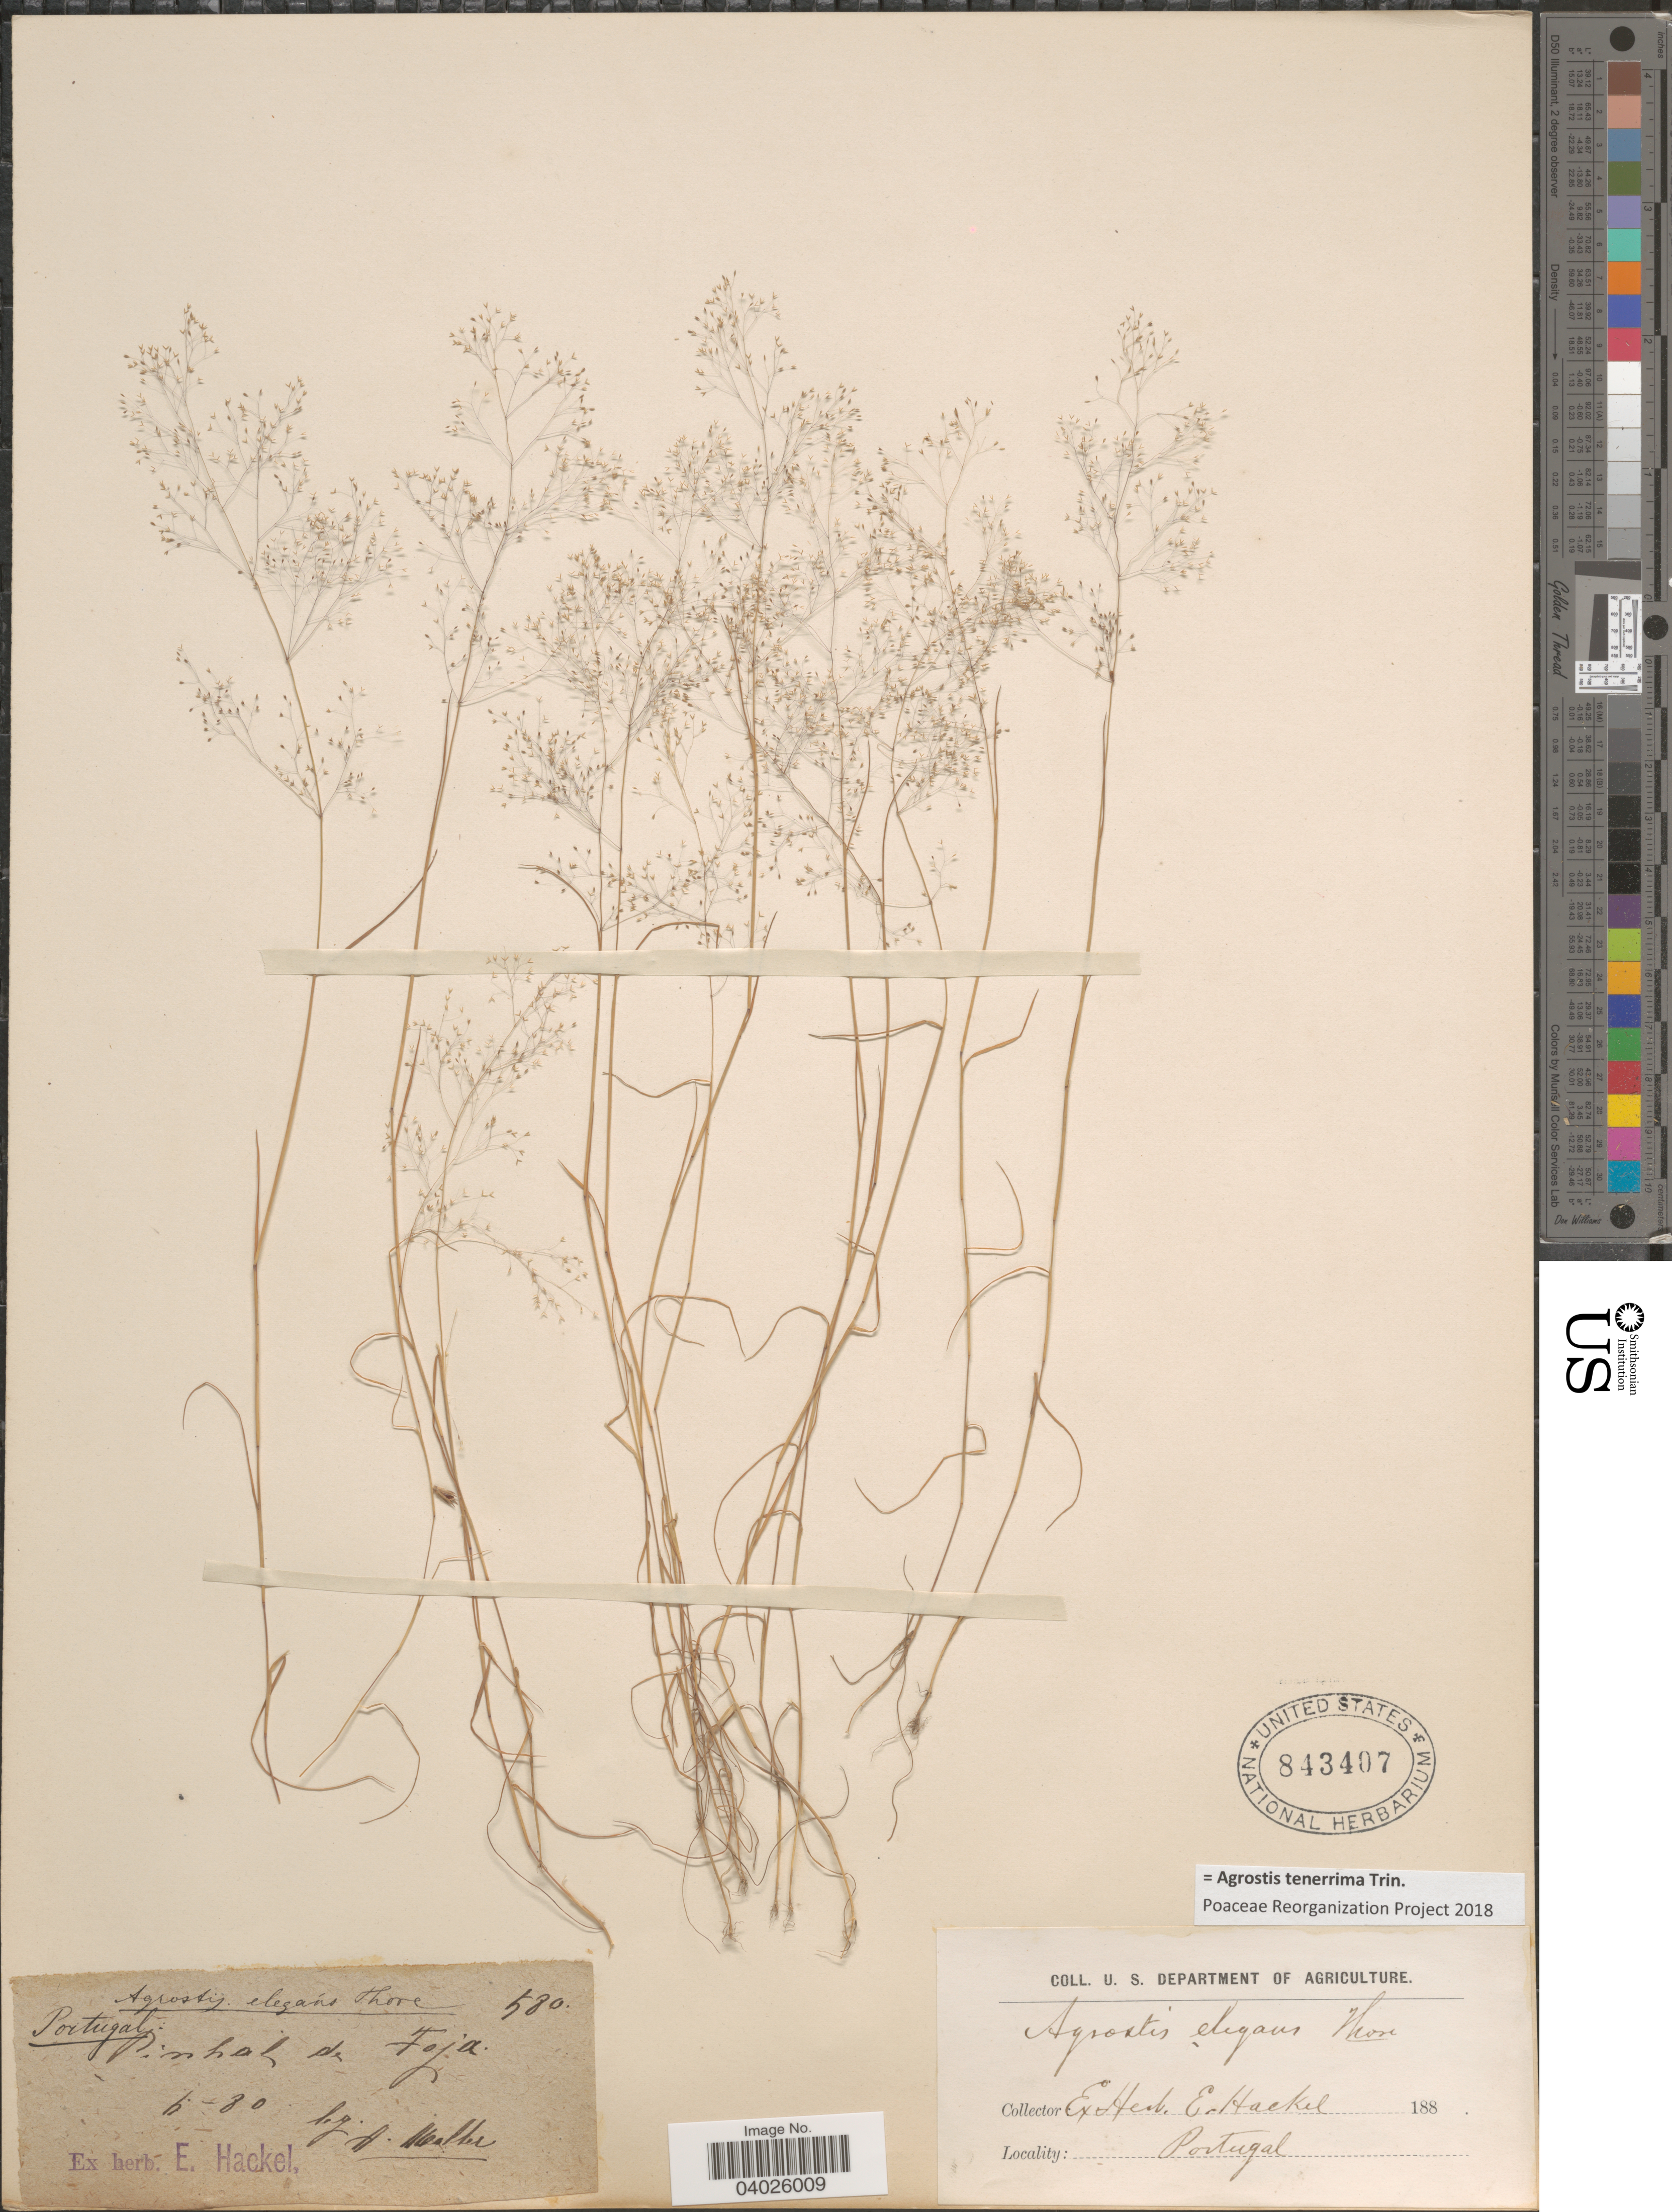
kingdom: Plantae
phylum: Tracheophyta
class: Liliopsida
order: Poales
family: Poaceae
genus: Agrostis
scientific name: Agrostis tenerrima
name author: Trin.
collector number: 580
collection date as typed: Transcribed d/m/y: /5/80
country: Portugal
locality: Pinhal de Fojo.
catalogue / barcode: US 843407